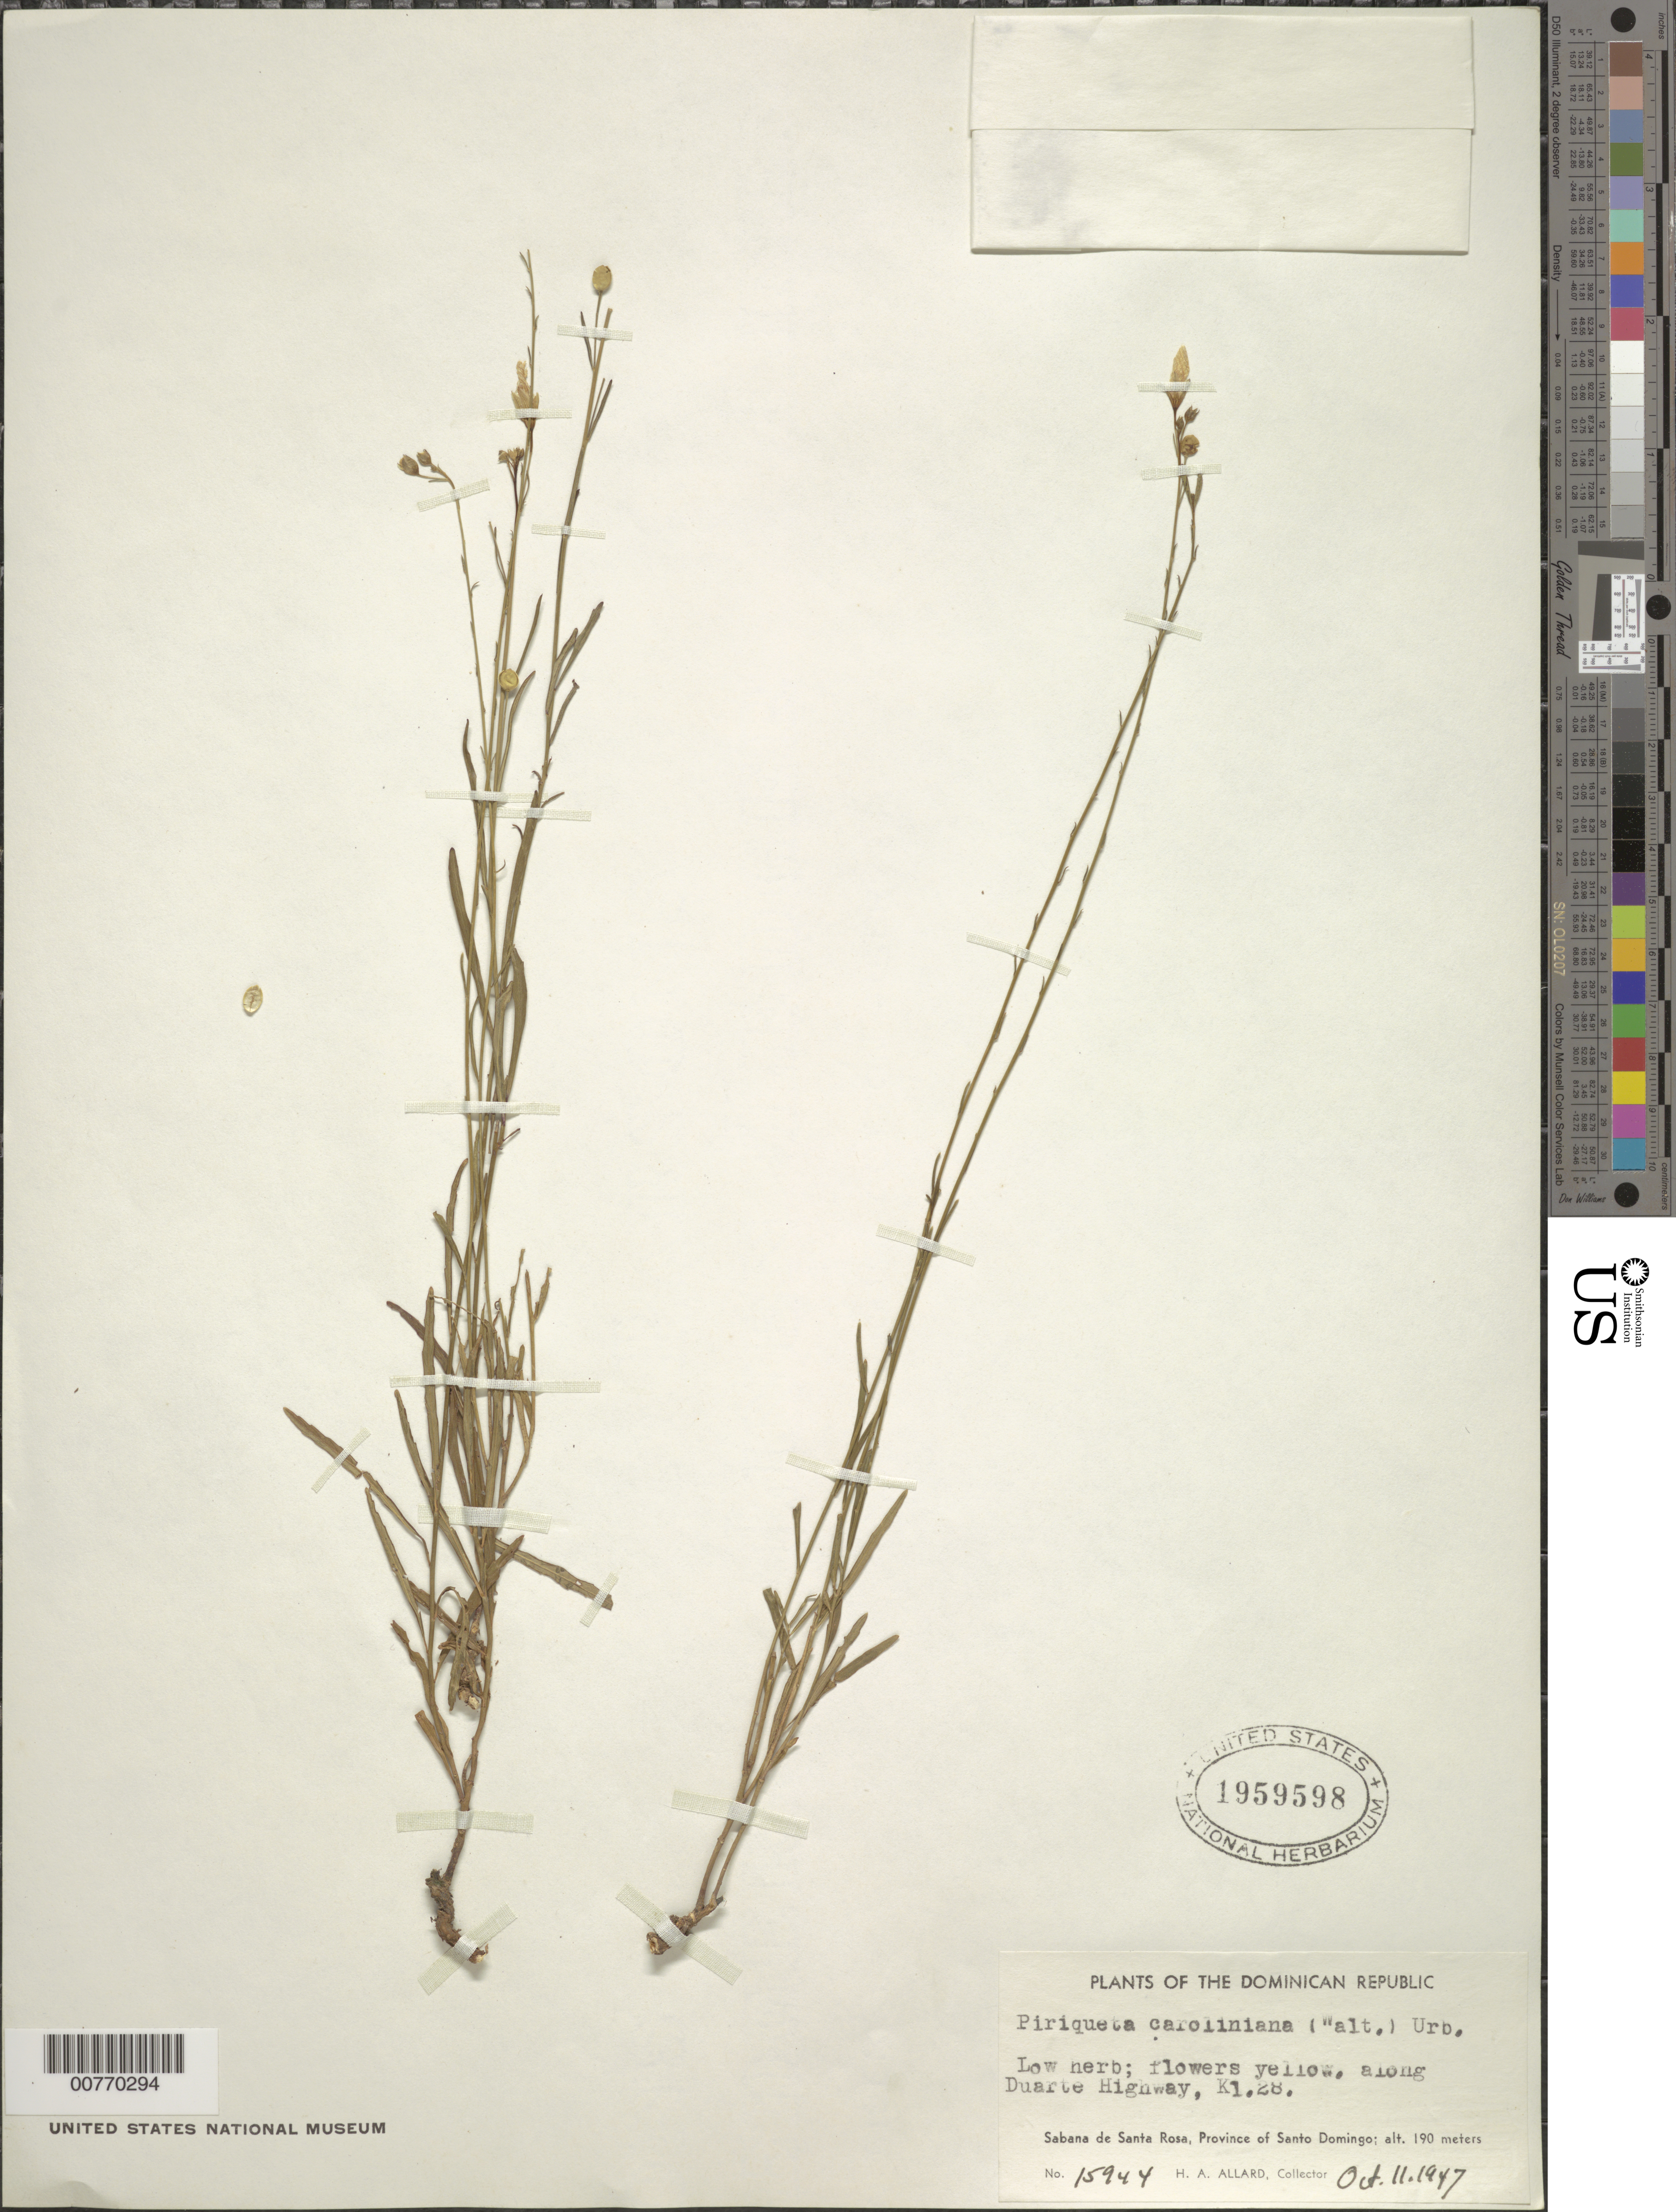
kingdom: Plantae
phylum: Tracheophyta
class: Magnoliopsida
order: Malpighiales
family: Turneraceae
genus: Piriqueta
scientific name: Piriqueta cistoides subsp. caroliniana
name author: (Walter) Arbo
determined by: Arbo, M. M.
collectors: H. A. Allard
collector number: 15944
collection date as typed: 11 Oct 1947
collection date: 1947-10-11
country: Dominican Republic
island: Hispaniola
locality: Province of Santo Domingo, Sabana de Santa Rosa, along Duarte Highway, km 1.28.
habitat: near highway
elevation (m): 190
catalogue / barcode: US 1959598